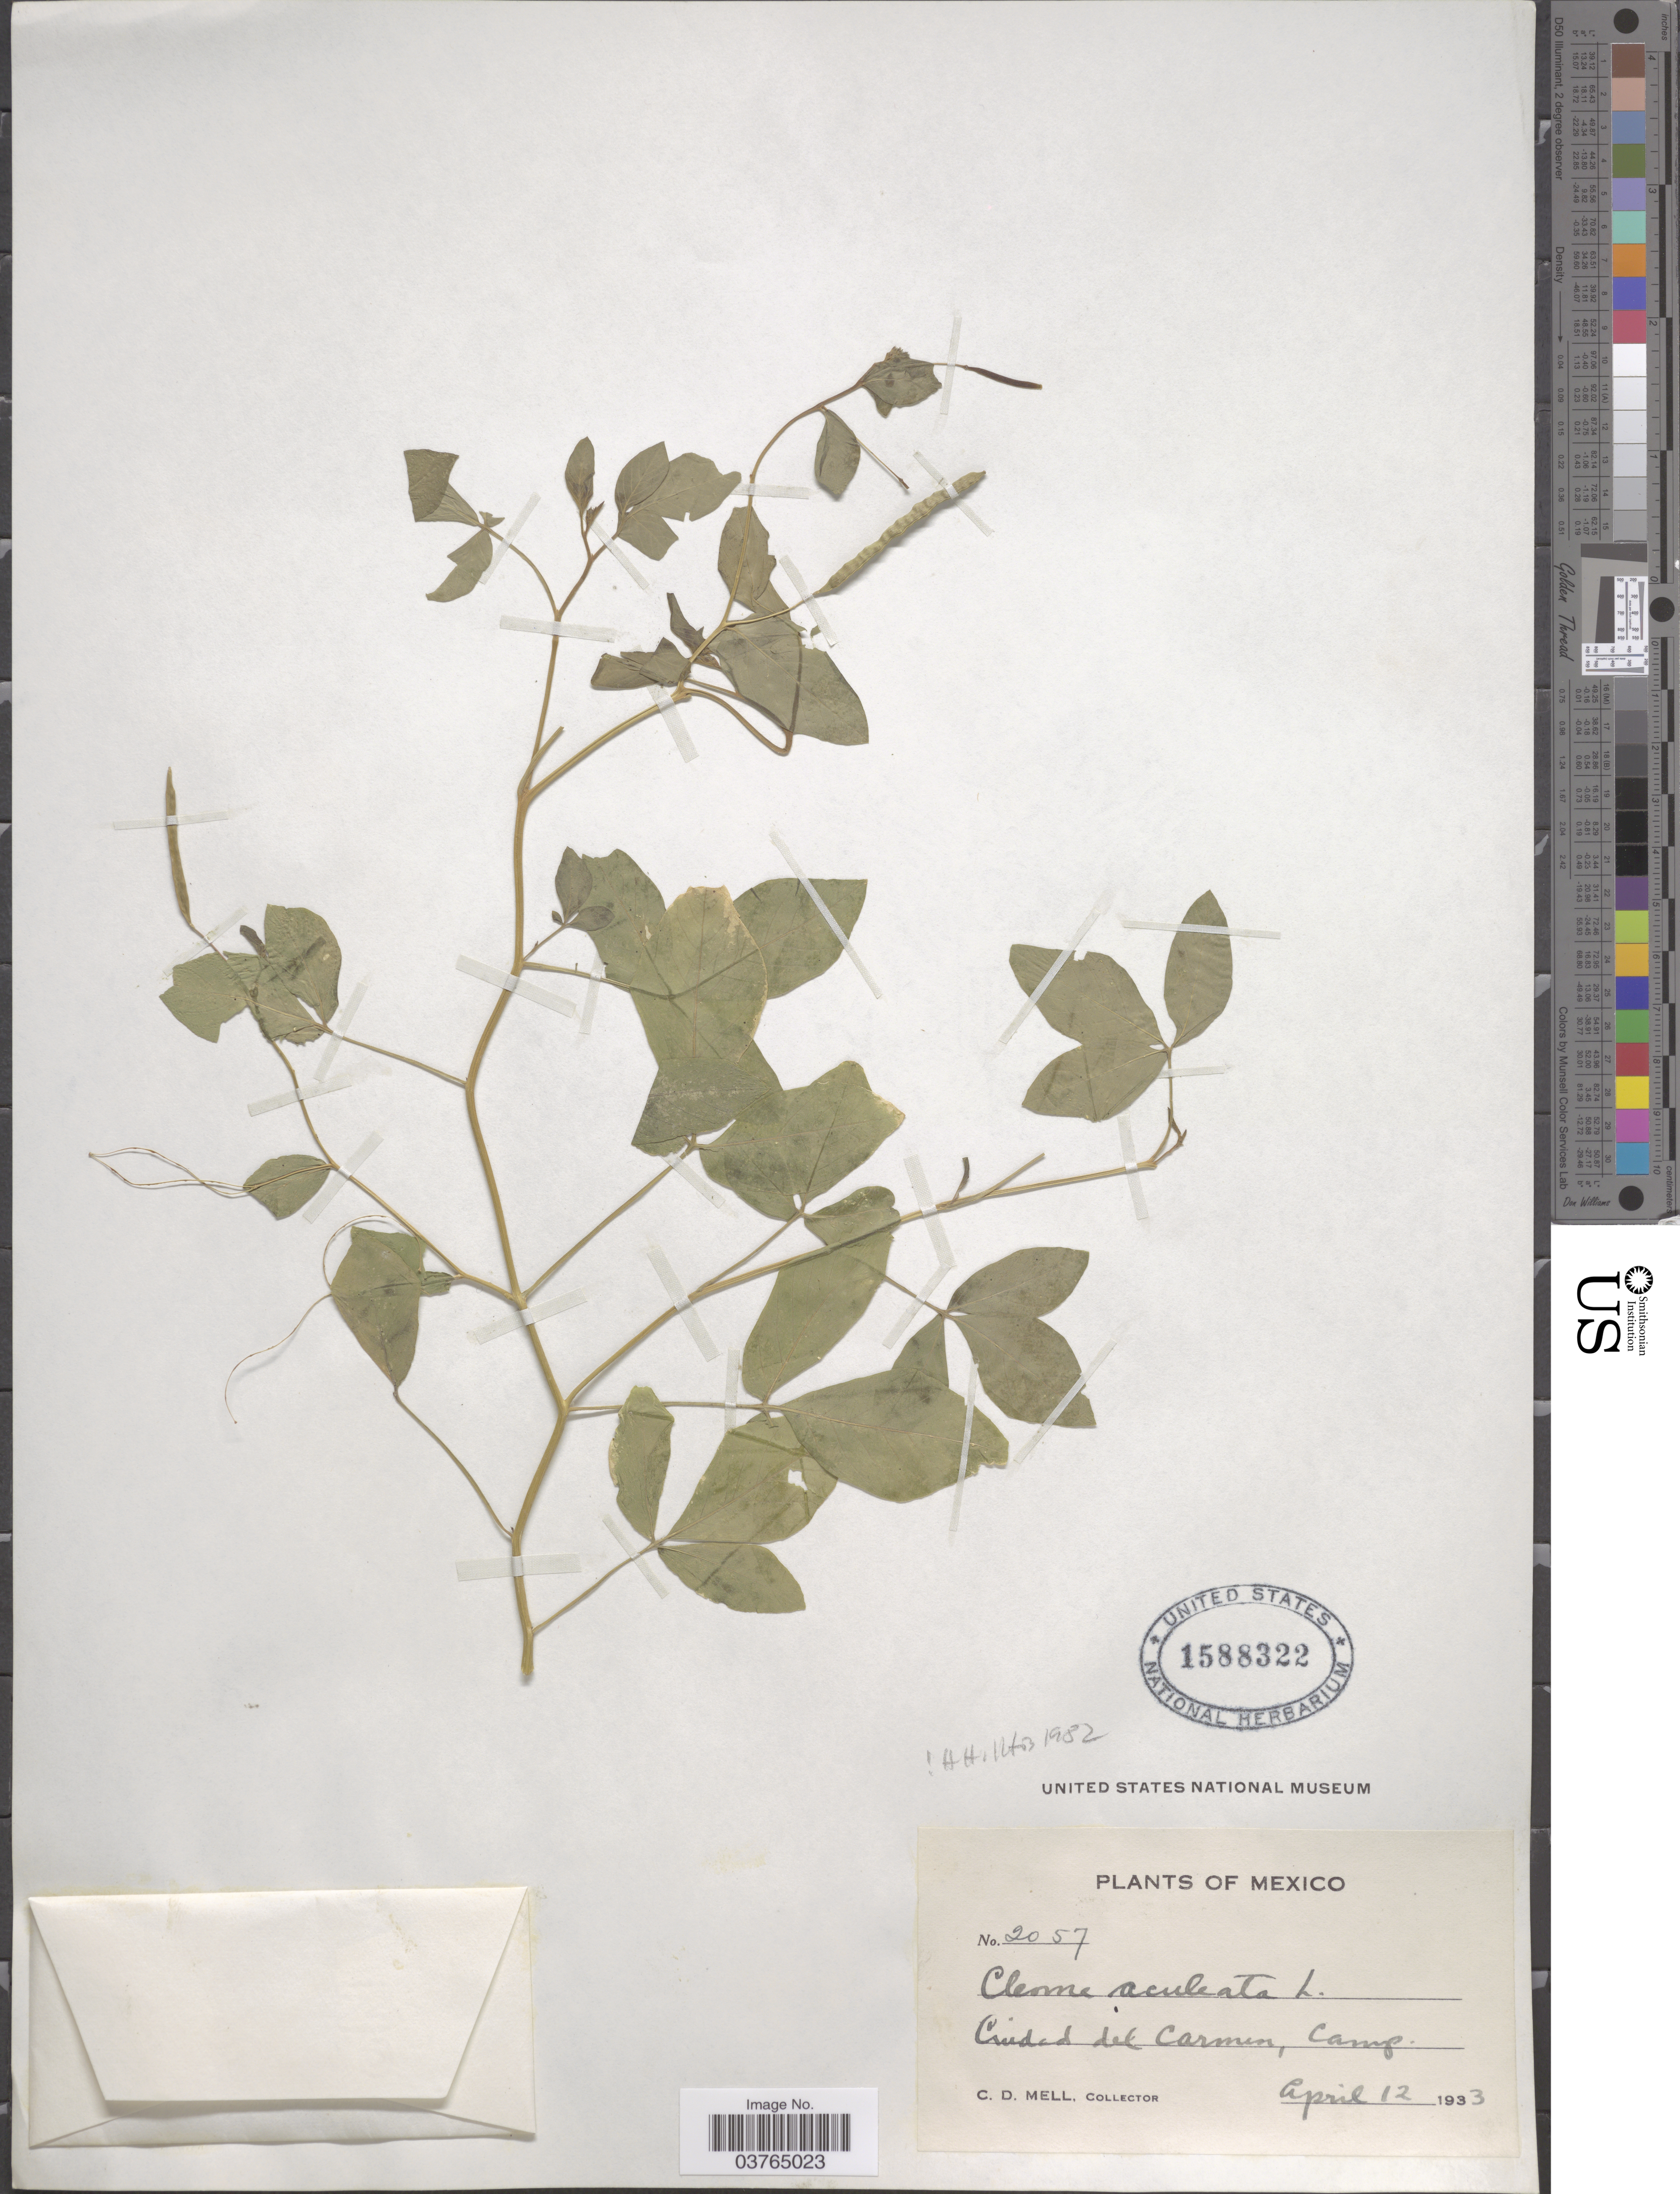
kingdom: Plantae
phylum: Tracheophyta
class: Magnoliopsida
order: Brassicales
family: Cleomaceae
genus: Tarenaya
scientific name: Tarenaya aculeata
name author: (L.) Soares Neto & Roalson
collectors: C. D. Mell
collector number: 2057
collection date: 1933-04-12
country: Mexico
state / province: Campeche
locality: Ciudad del Carmen, Camp.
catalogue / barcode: US 1588322